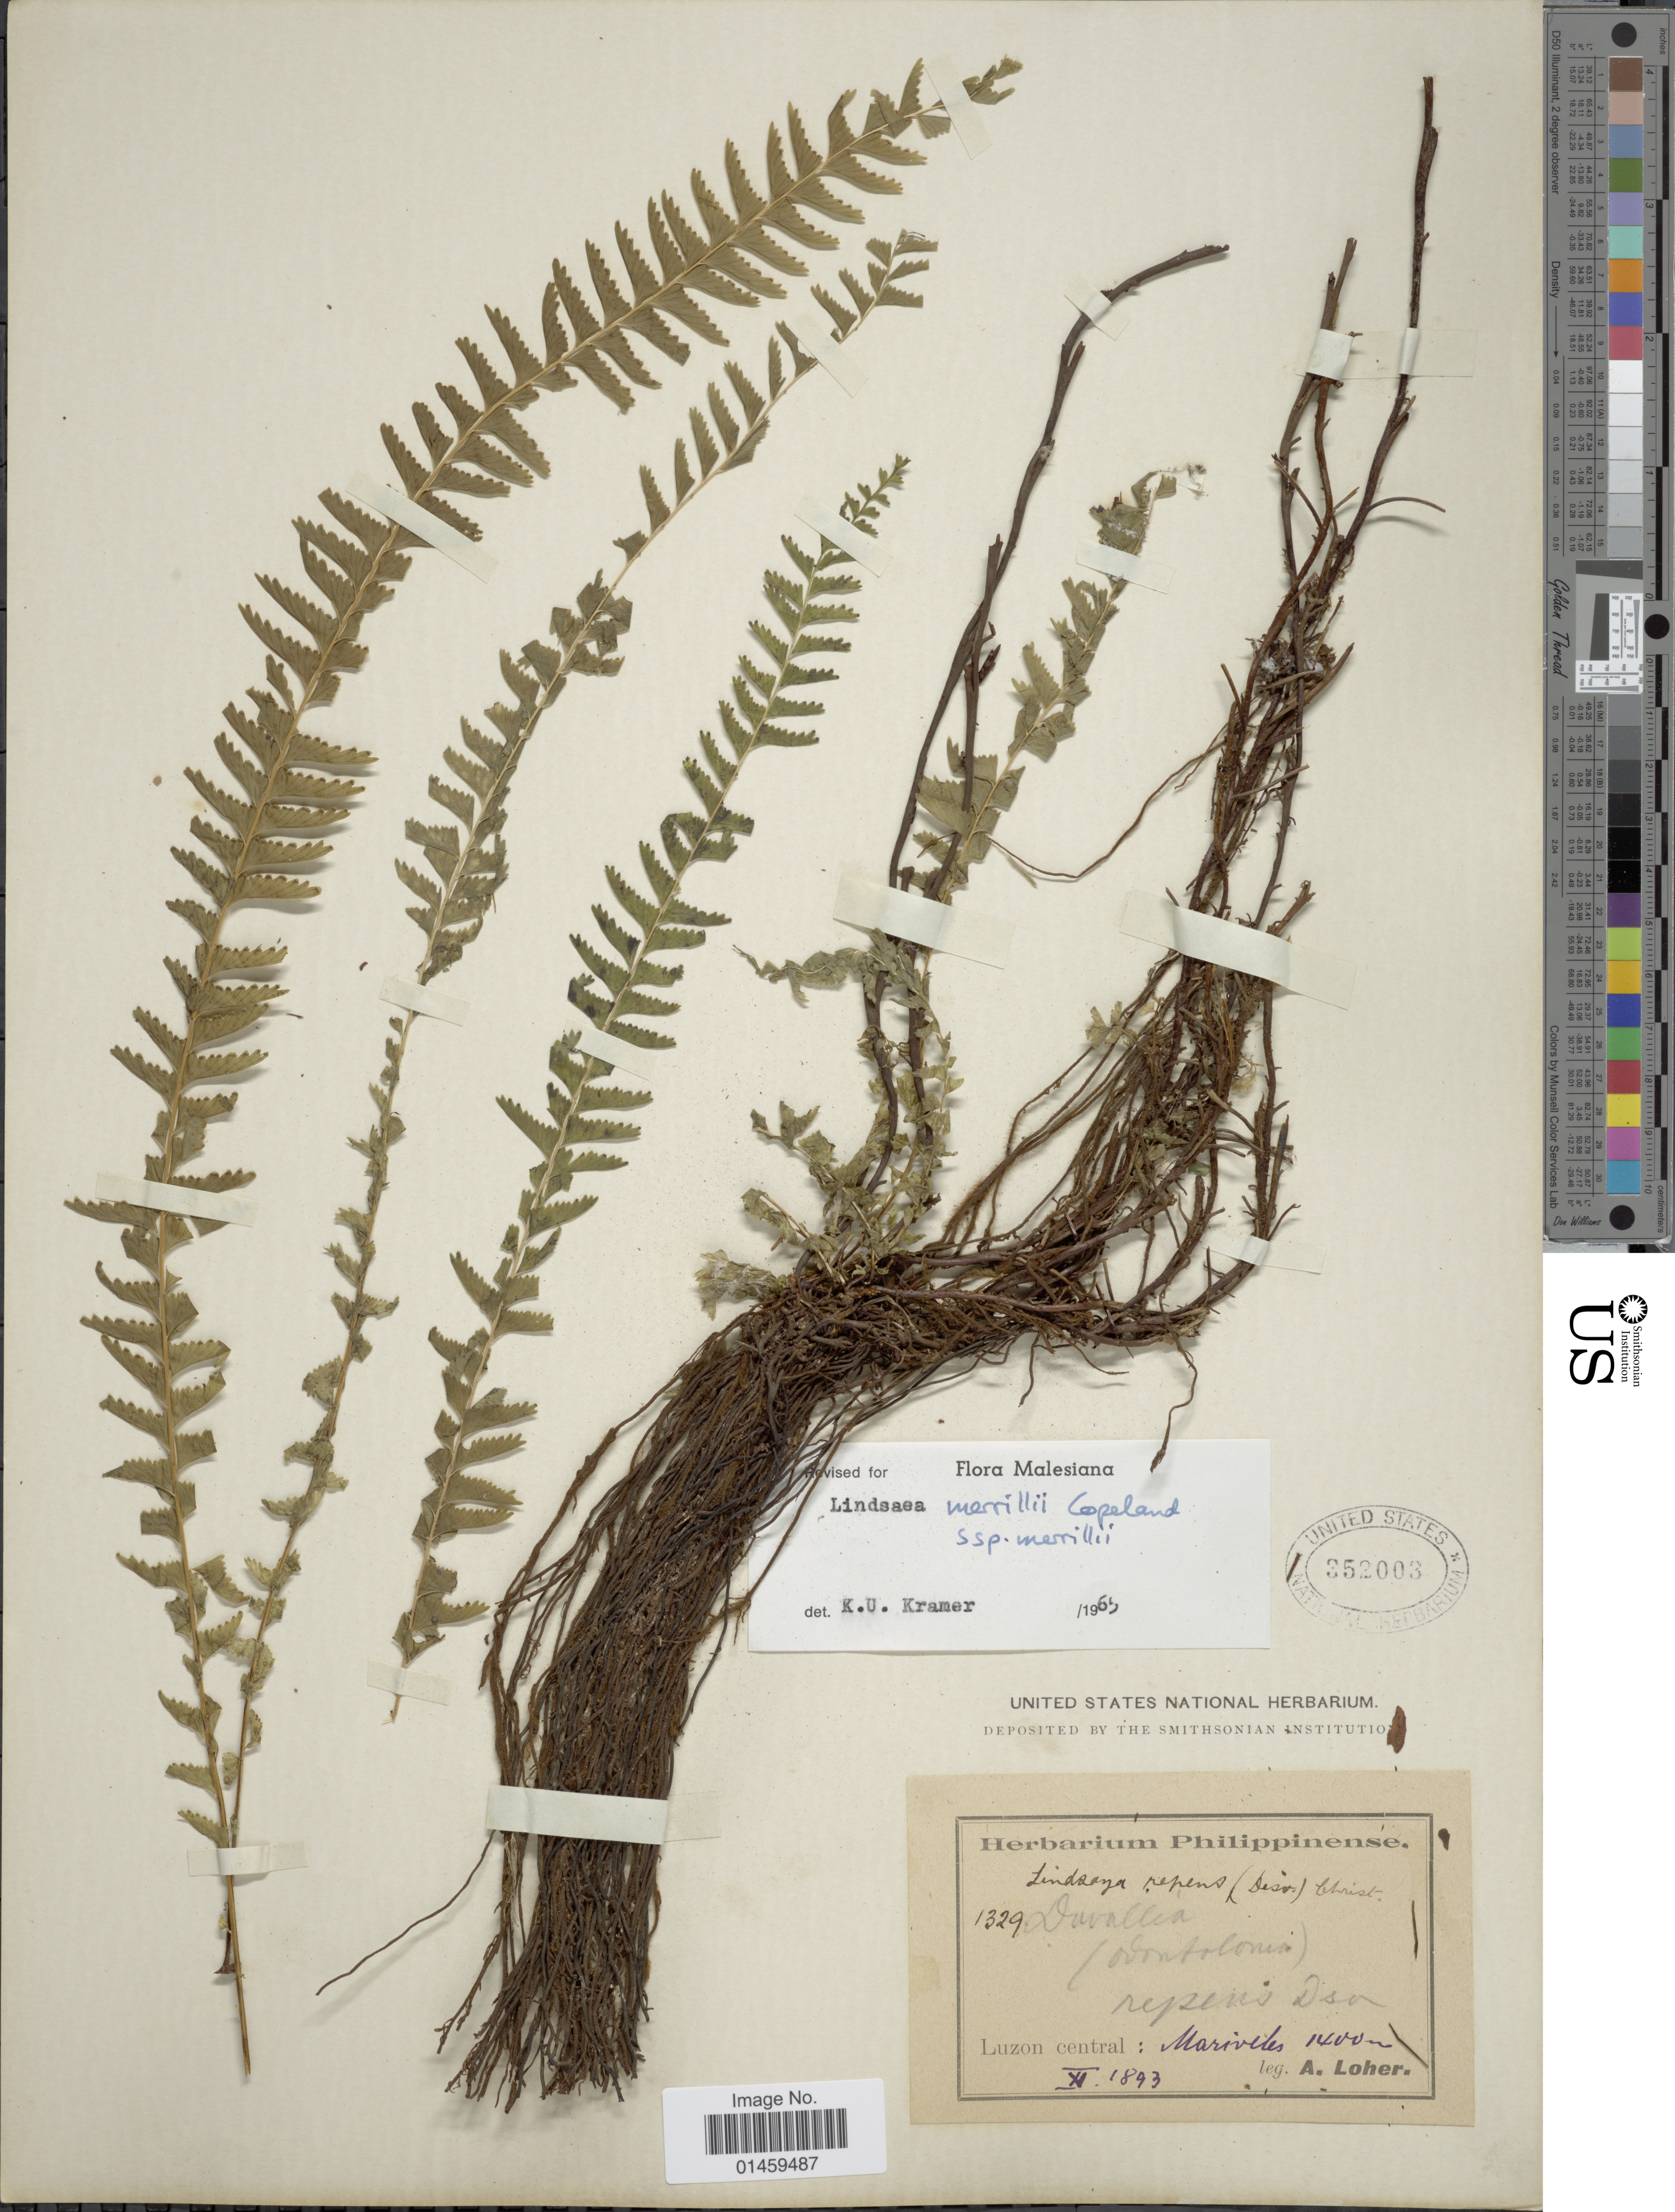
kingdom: Plantae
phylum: Tracheophyta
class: Polypodiopsida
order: Polypodiales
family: Lindsaeaceae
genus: Lindsaea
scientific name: Lindsaea merrillii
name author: Copel. in Perkins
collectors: A. Loher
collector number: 1329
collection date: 1893-11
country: Philippines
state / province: Central Luzon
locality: Luzon central: Mariveles.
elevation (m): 1400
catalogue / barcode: US 352003